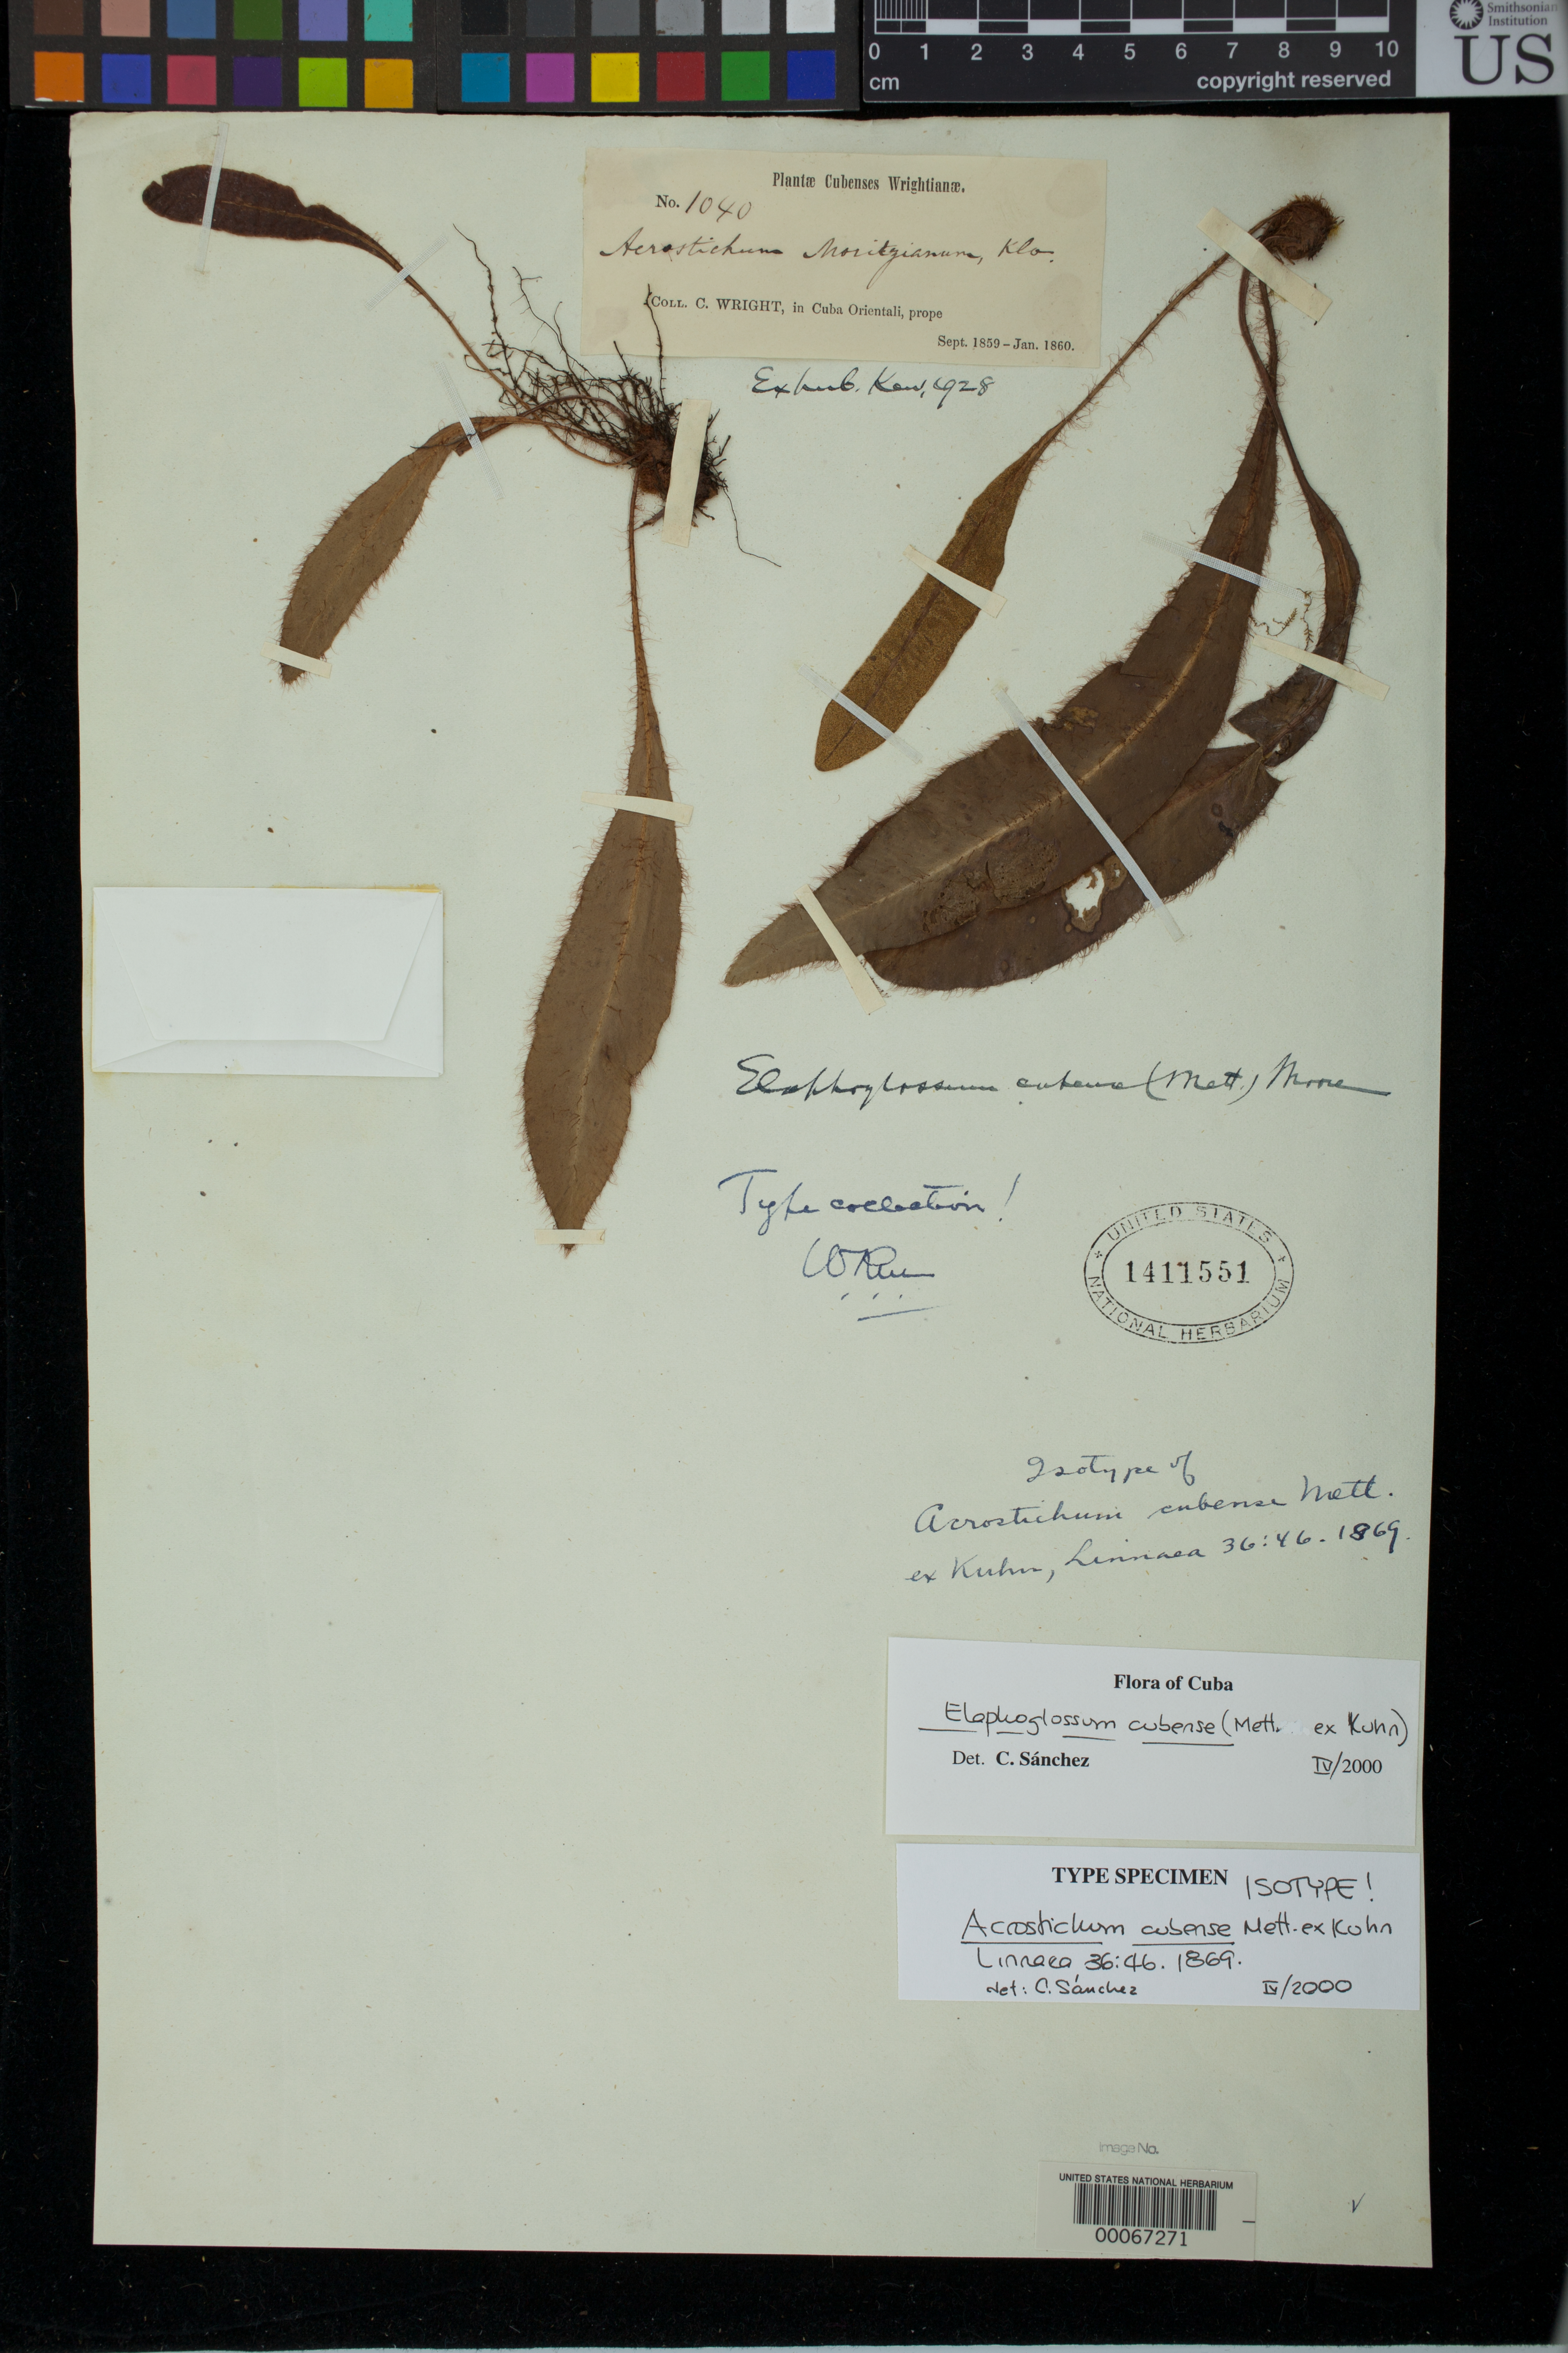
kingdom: Plantae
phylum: Tracheophyta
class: Polypodiopsida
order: Polypodiales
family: Pteridaceae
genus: Acrostichum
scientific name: Acrostichum cubense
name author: Mett. ex Kuhn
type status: Isotype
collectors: C. Wright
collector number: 1040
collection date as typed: Sep 1859 to -- Jan 1860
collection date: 1859-09/1860-01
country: Cuba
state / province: Oriente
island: Greater Antilles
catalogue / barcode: US 1411551